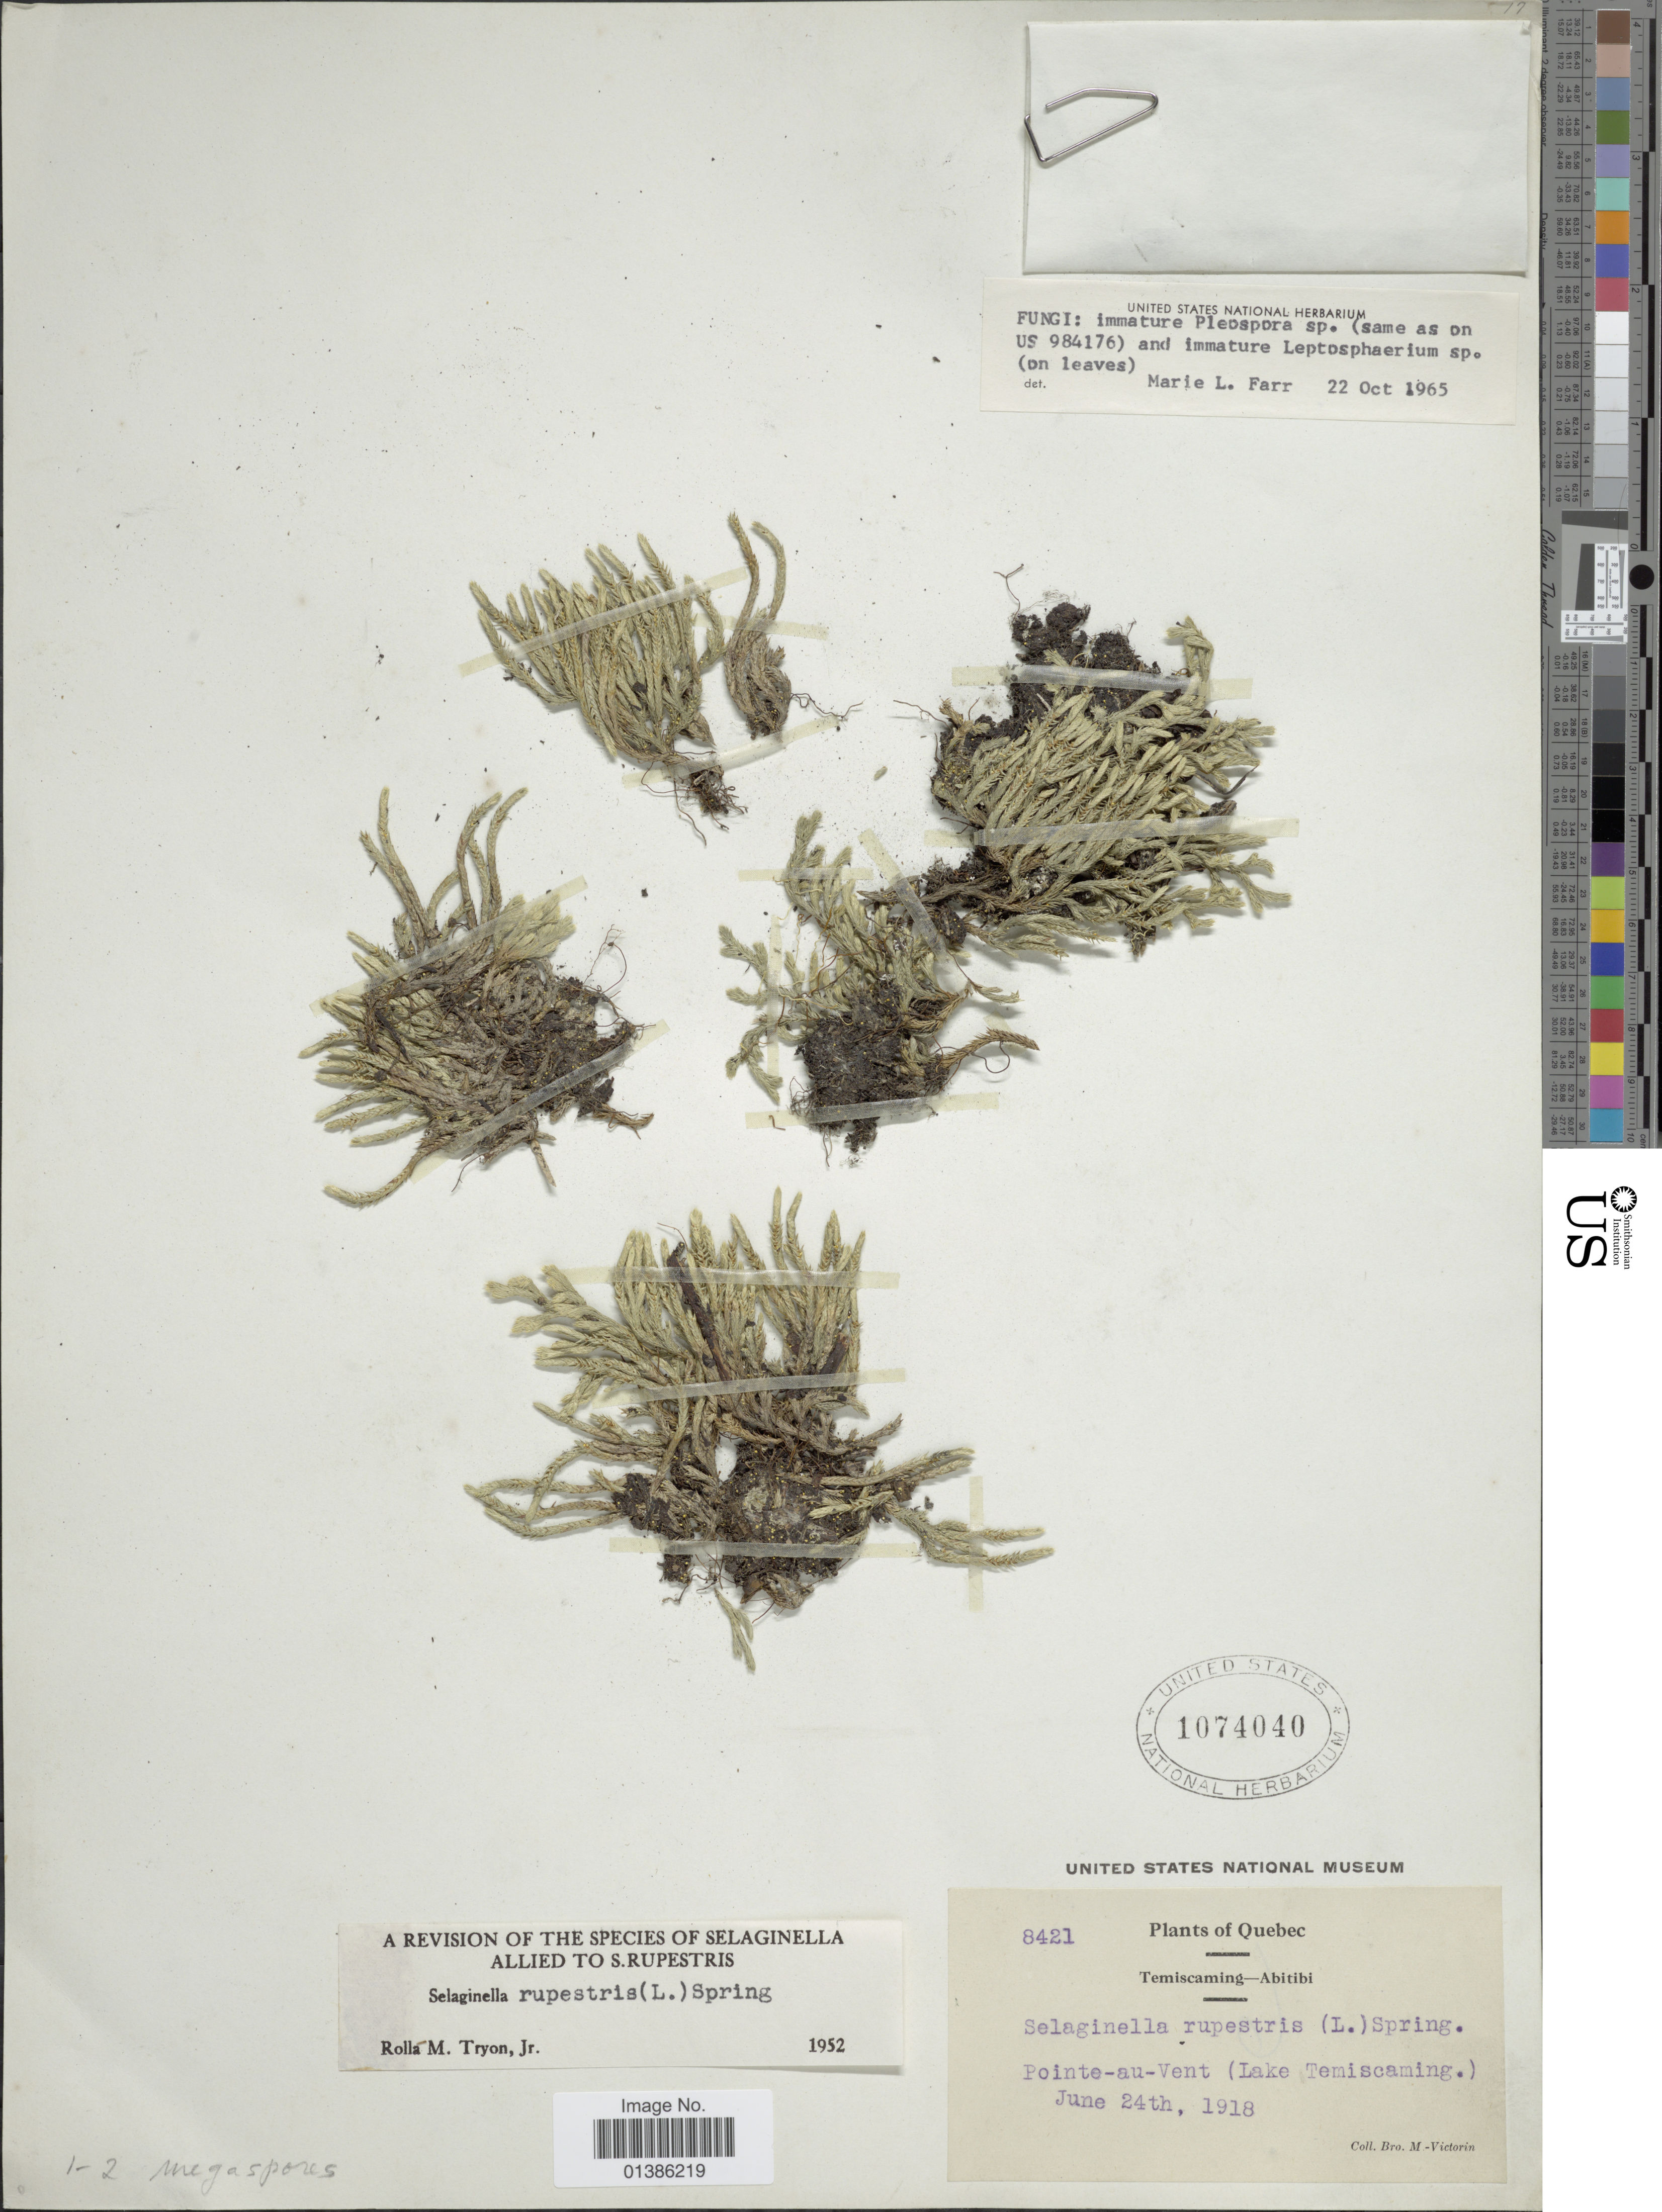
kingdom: Plantae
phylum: Tracheophyta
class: Lycopodiopsida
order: Selaginellales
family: Selaginellaceae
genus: Selaginella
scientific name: Selaginella rupestris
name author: (L.) Spring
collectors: Fr. Marie-Victorin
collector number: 8421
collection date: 1918-06-24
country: Canada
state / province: Quebec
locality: Temiscaming-Abitibi. Pointe-au-Vent (Lake Temiscaming).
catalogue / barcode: US 1074040